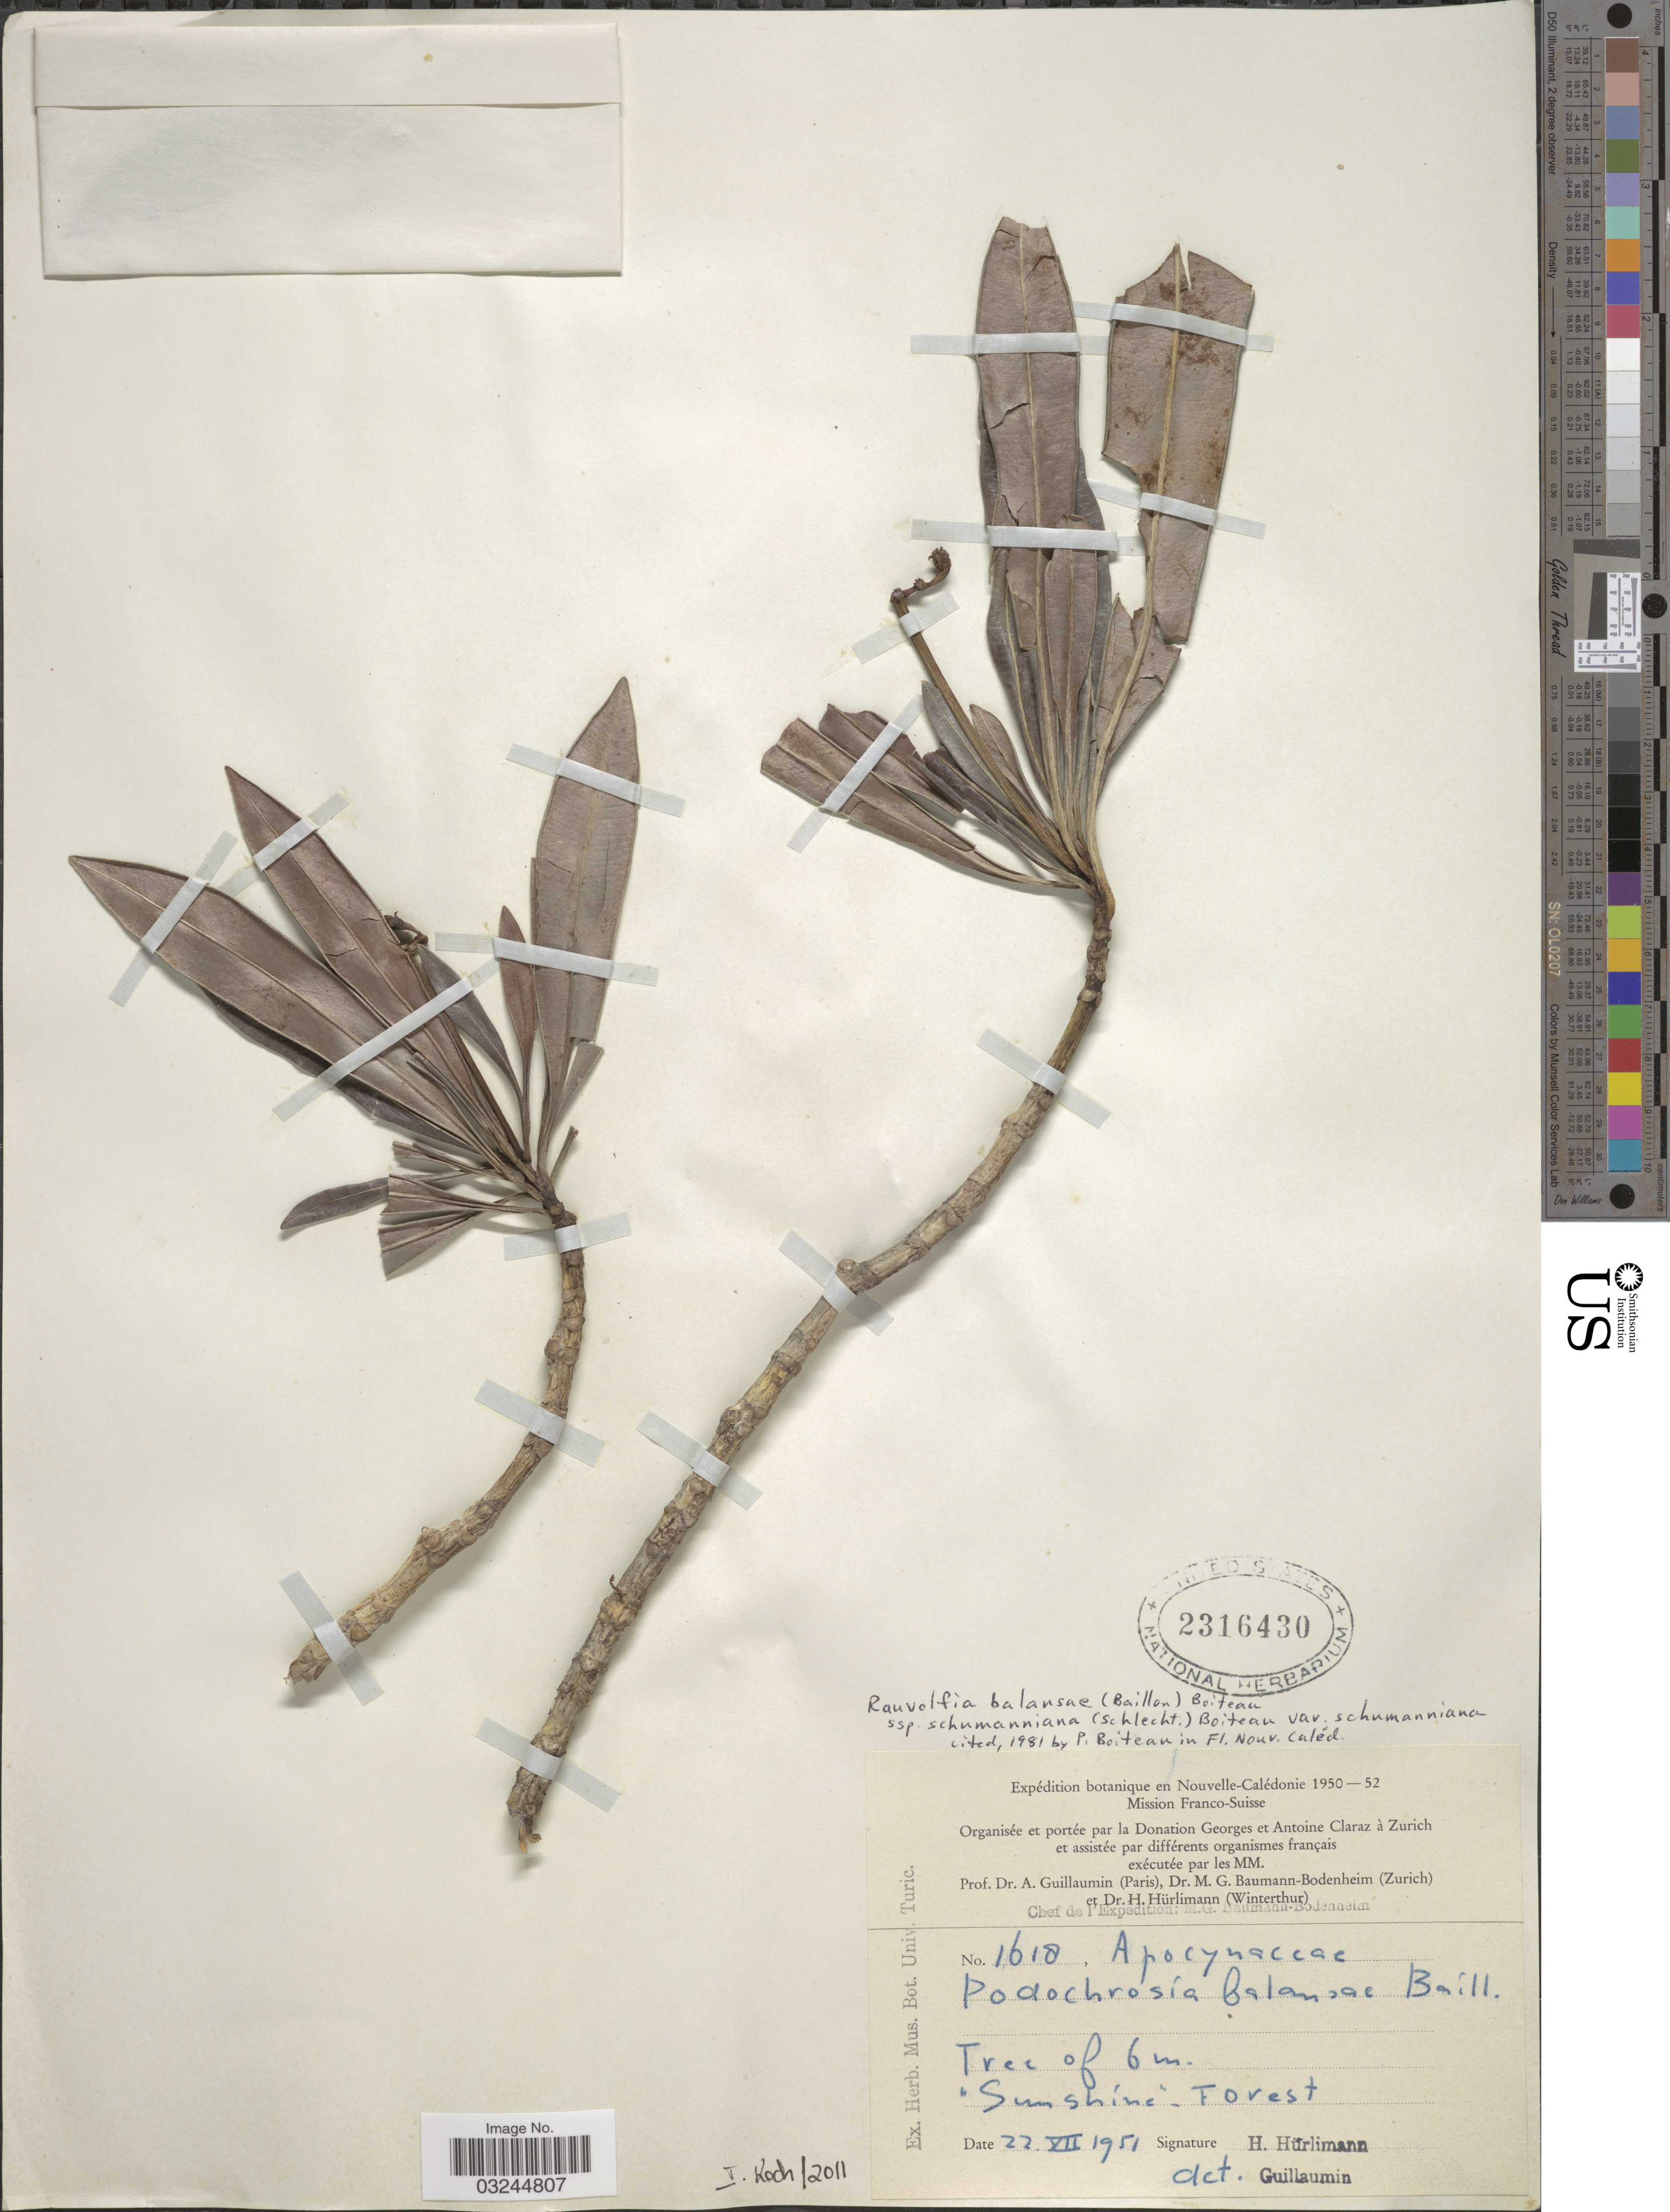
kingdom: Plantae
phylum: Tracheophyta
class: Magnoliopsida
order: Gentianales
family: Apocynaceae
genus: Rauvolfia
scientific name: Rauvolfia balansae subsp. schumanniana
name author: (Schltr.) Boiteau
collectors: H. Hürlimann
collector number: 1618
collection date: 1951-07-22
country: New Caledonia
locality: Nouvelle-Calédonie. "Sunshine"- Forest.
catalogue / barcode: US 2316430